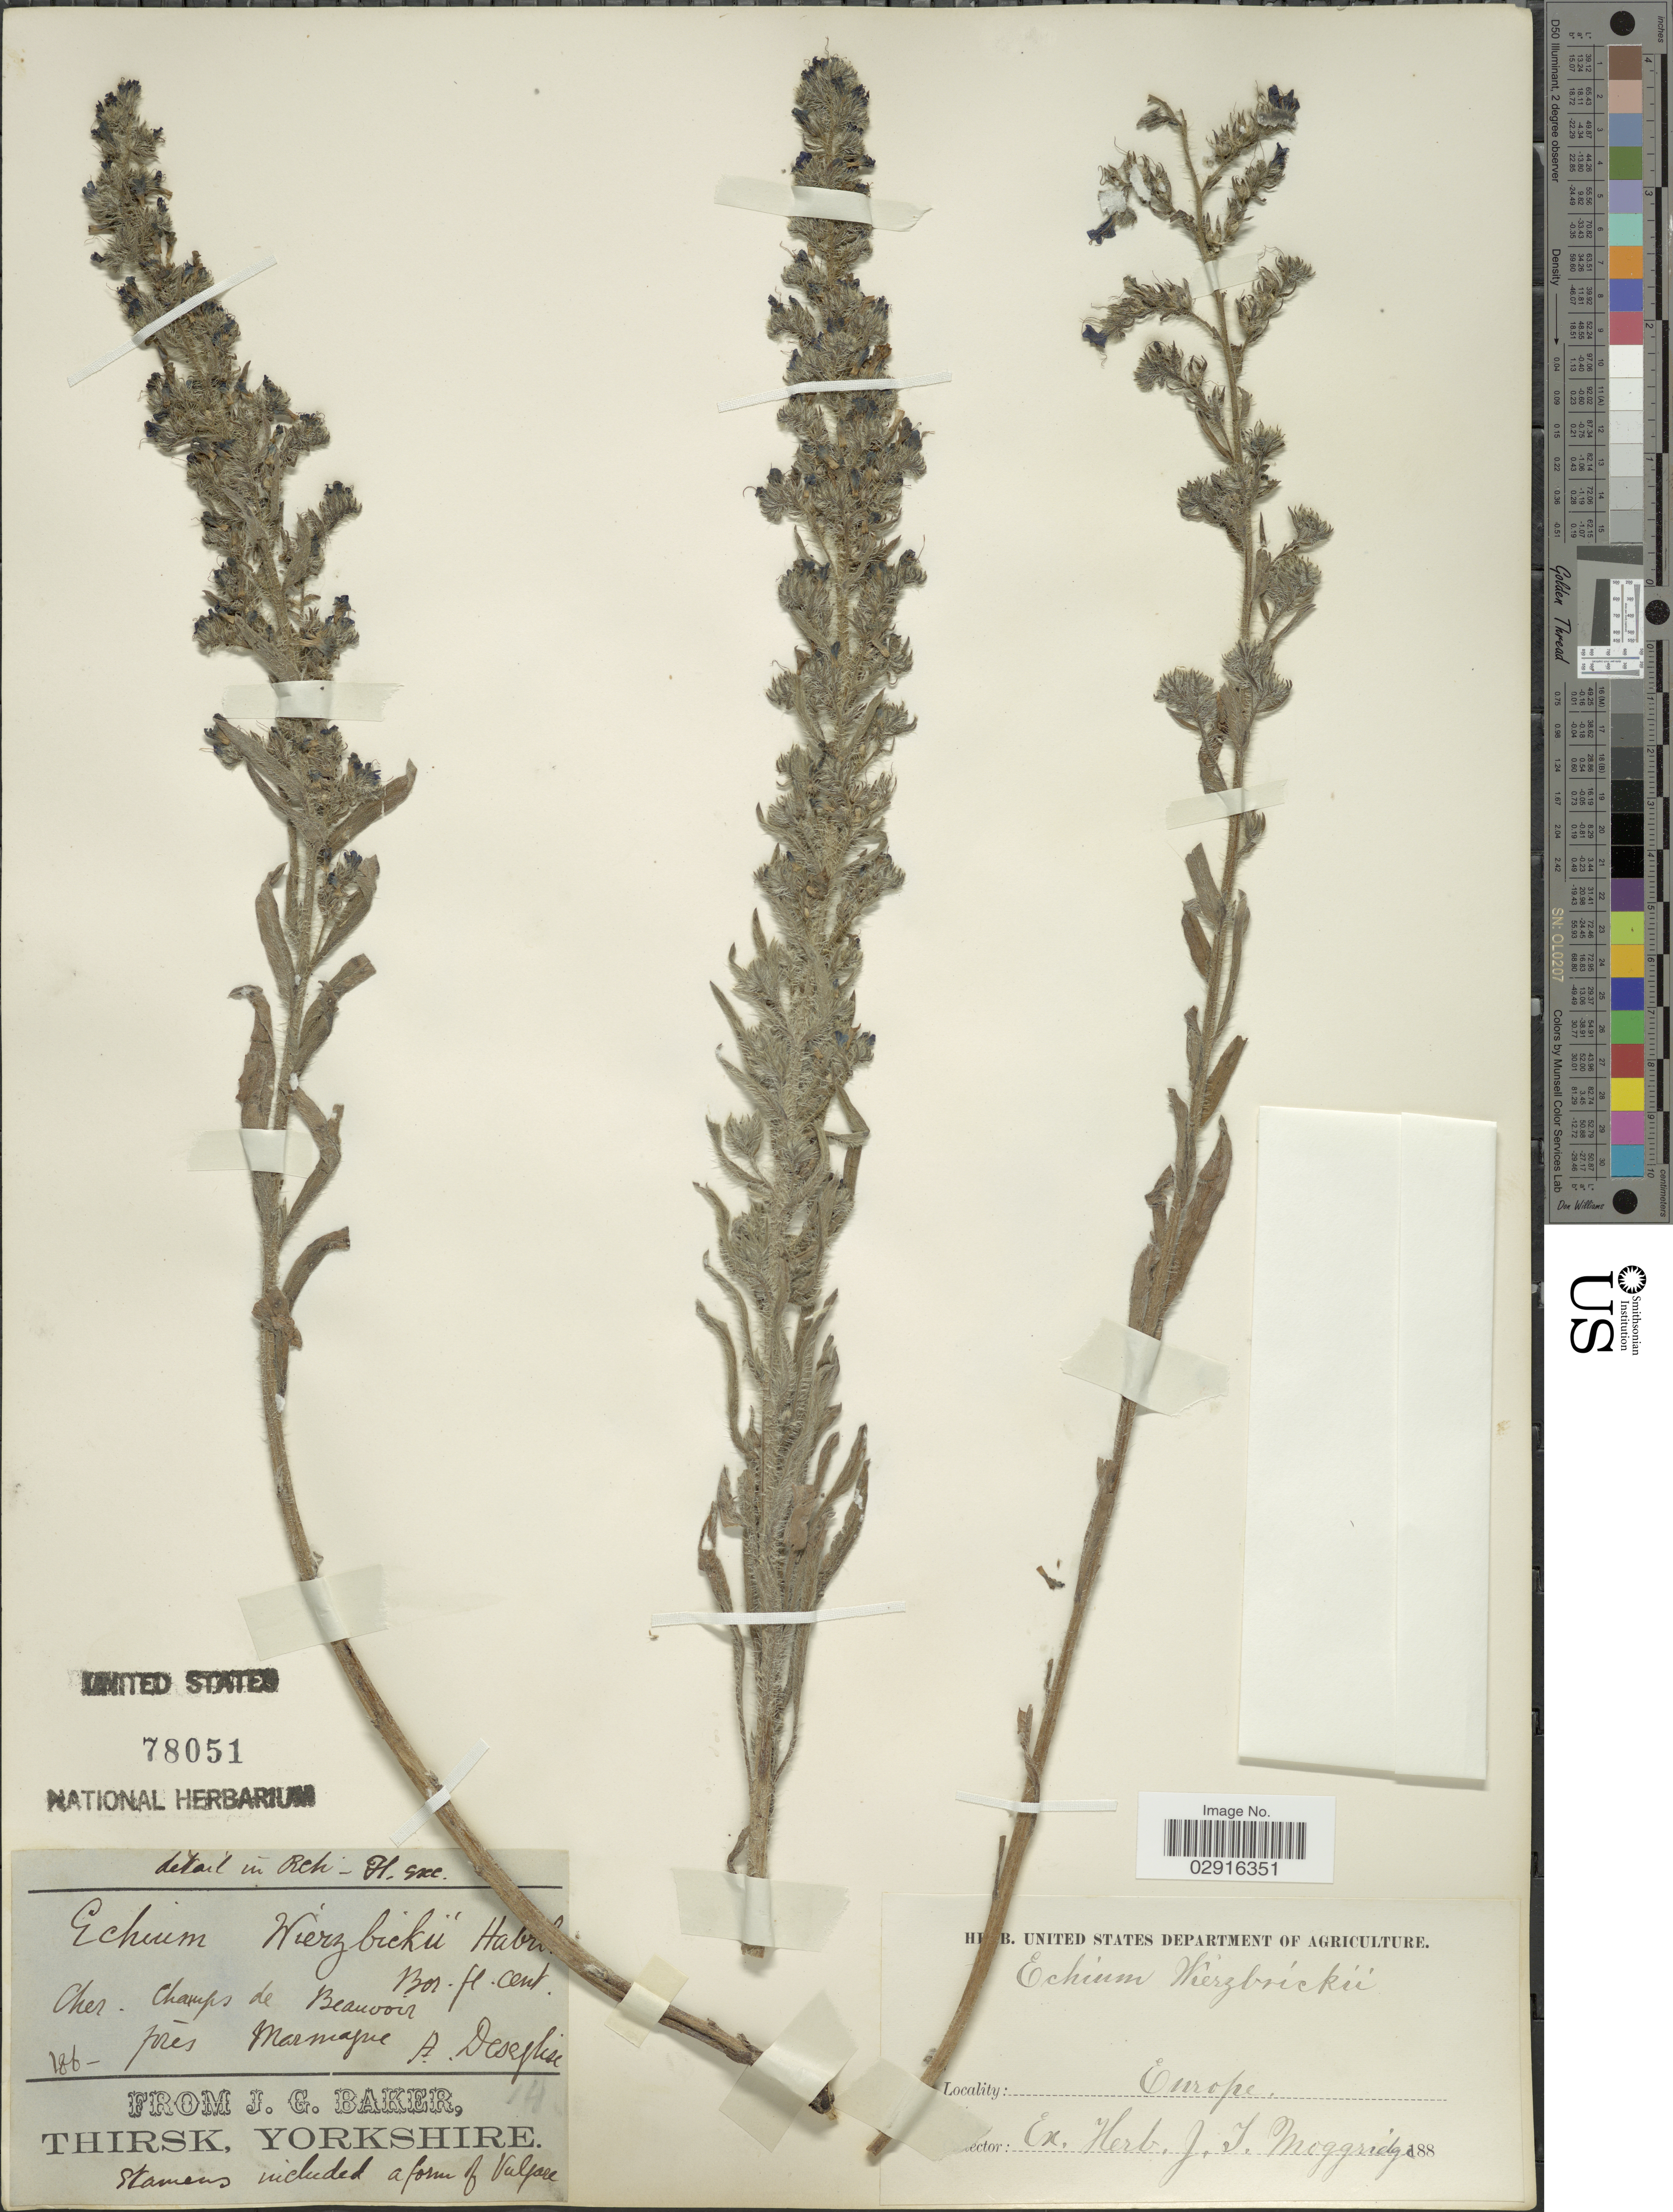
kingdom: Plantae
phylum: Tracheophyta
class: Magnoliopsida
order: Boraginales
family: Boraginaceae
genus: Echium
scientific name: Echium vulnerans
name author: Merino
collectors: ex herb. J.T. Moggridge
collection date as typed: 188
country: France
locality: Cher. Champs de Beauvoir près Marmagne.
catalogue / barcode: US 78051